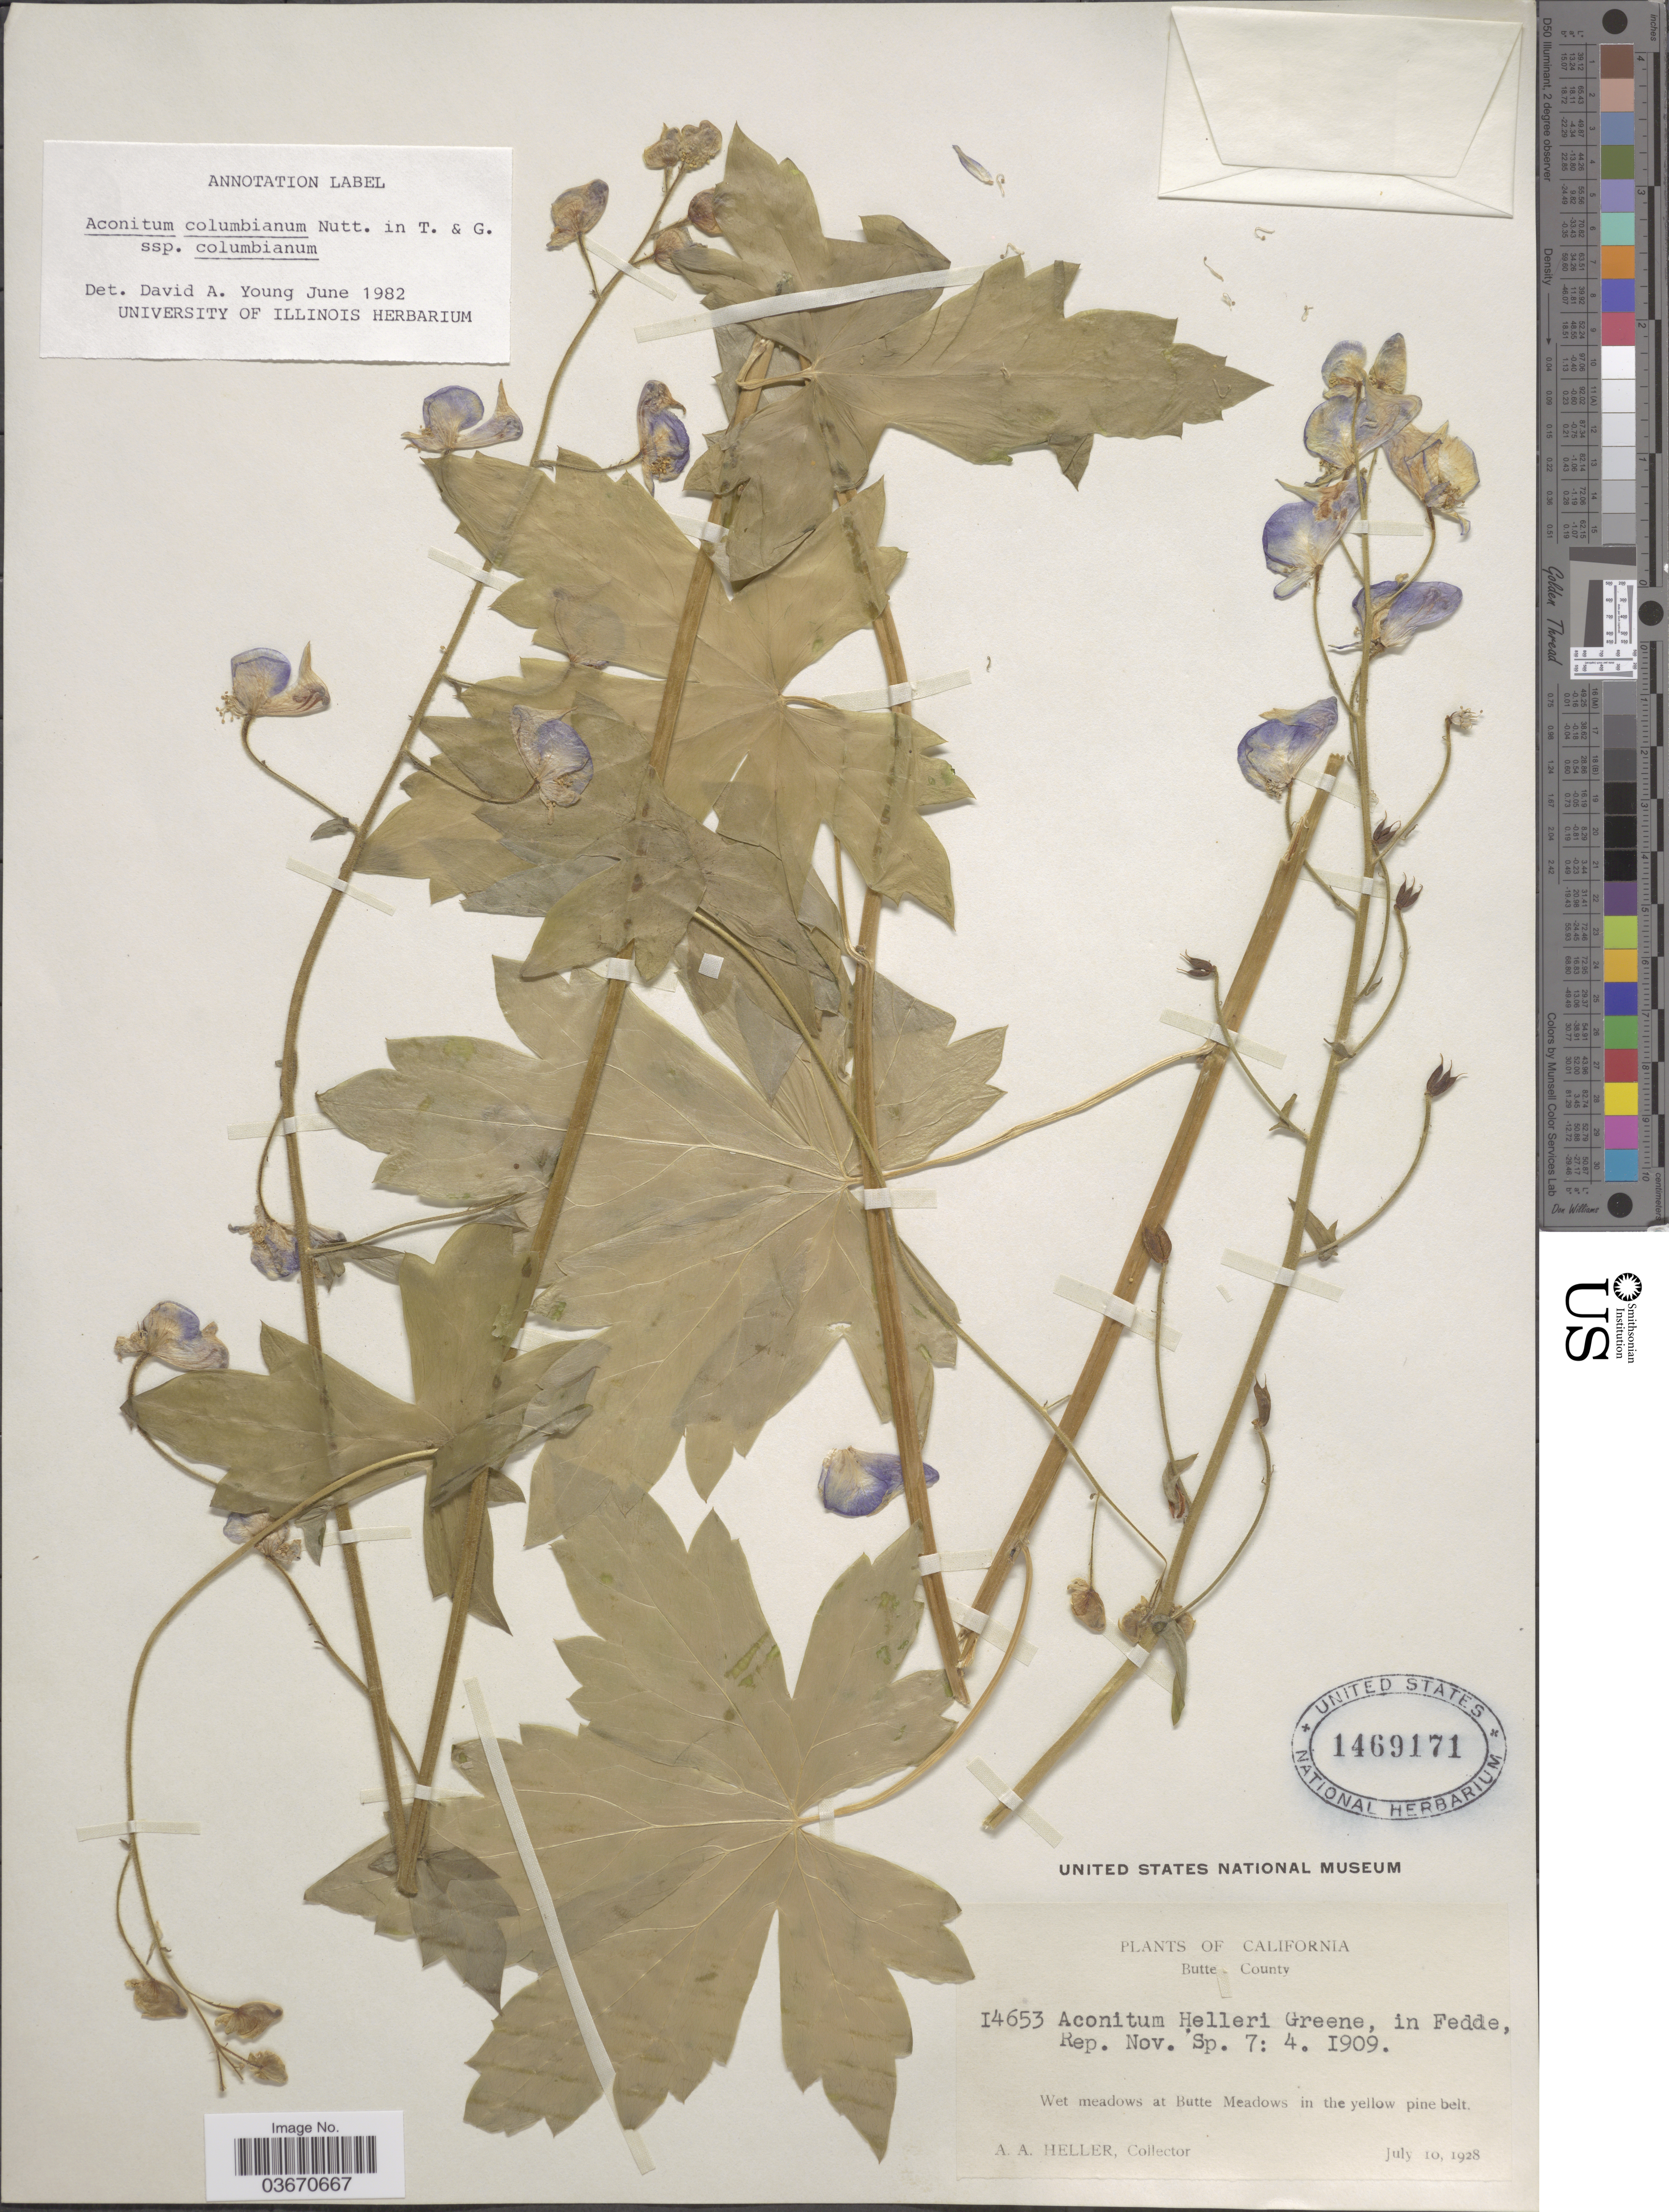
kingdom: Plantae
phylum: Tracheophyta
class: Magnoliopsida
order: Ranunculales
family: Ranunculaceae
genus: Aconitum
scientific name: Aconitum columbianum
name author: Nutt.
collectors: A. A. Heller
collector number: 14653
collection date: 1928-07-10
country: United States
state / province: California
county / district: Butte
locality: Butte County. Wet meadows at Butte Meadows in the yellow pine belt.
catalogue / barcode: US 1469171